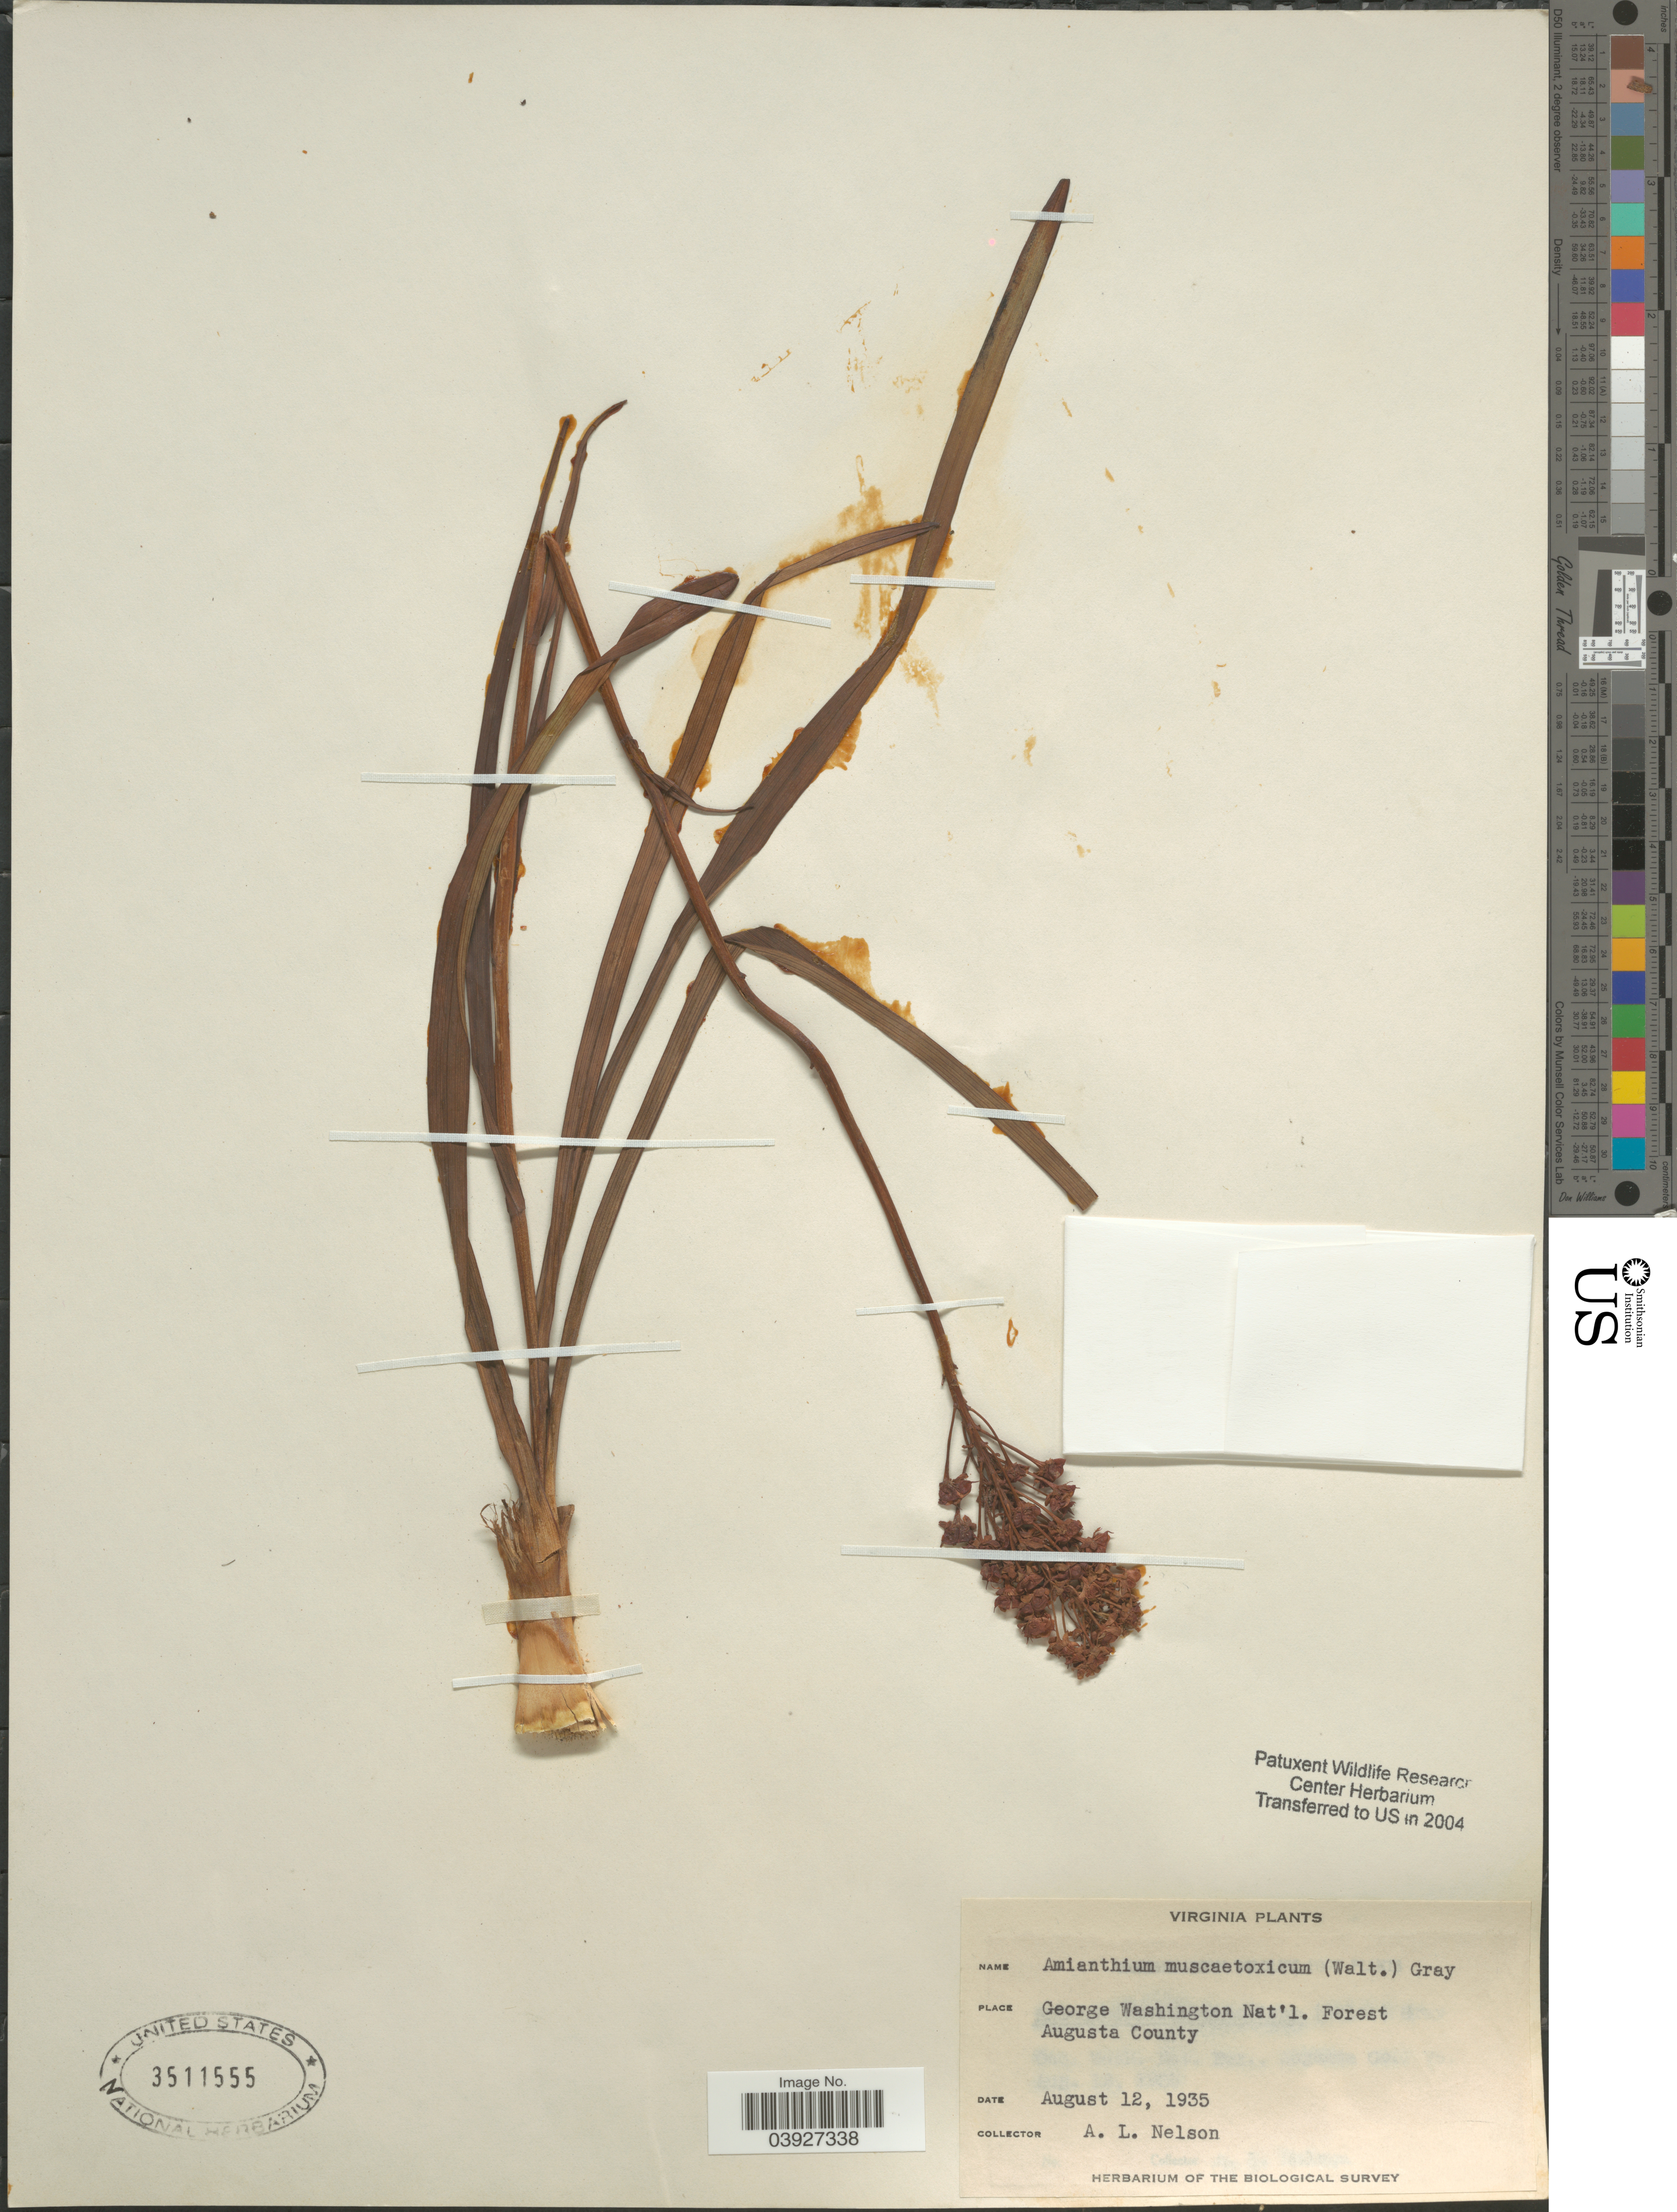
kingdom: Plantae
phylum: Tracheophyta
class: Liliopsida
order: Liliales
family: Melanthiaceae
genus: Amianthium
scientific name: Amianthium muscitoxicum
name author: (Walter) A. Gray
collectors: A. L. Nelson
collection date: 1935-08-12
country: United States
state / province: Virginia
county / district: Augusta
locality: George Washington Nat'l. Forest. Augusta County.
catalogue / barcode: US 3511555